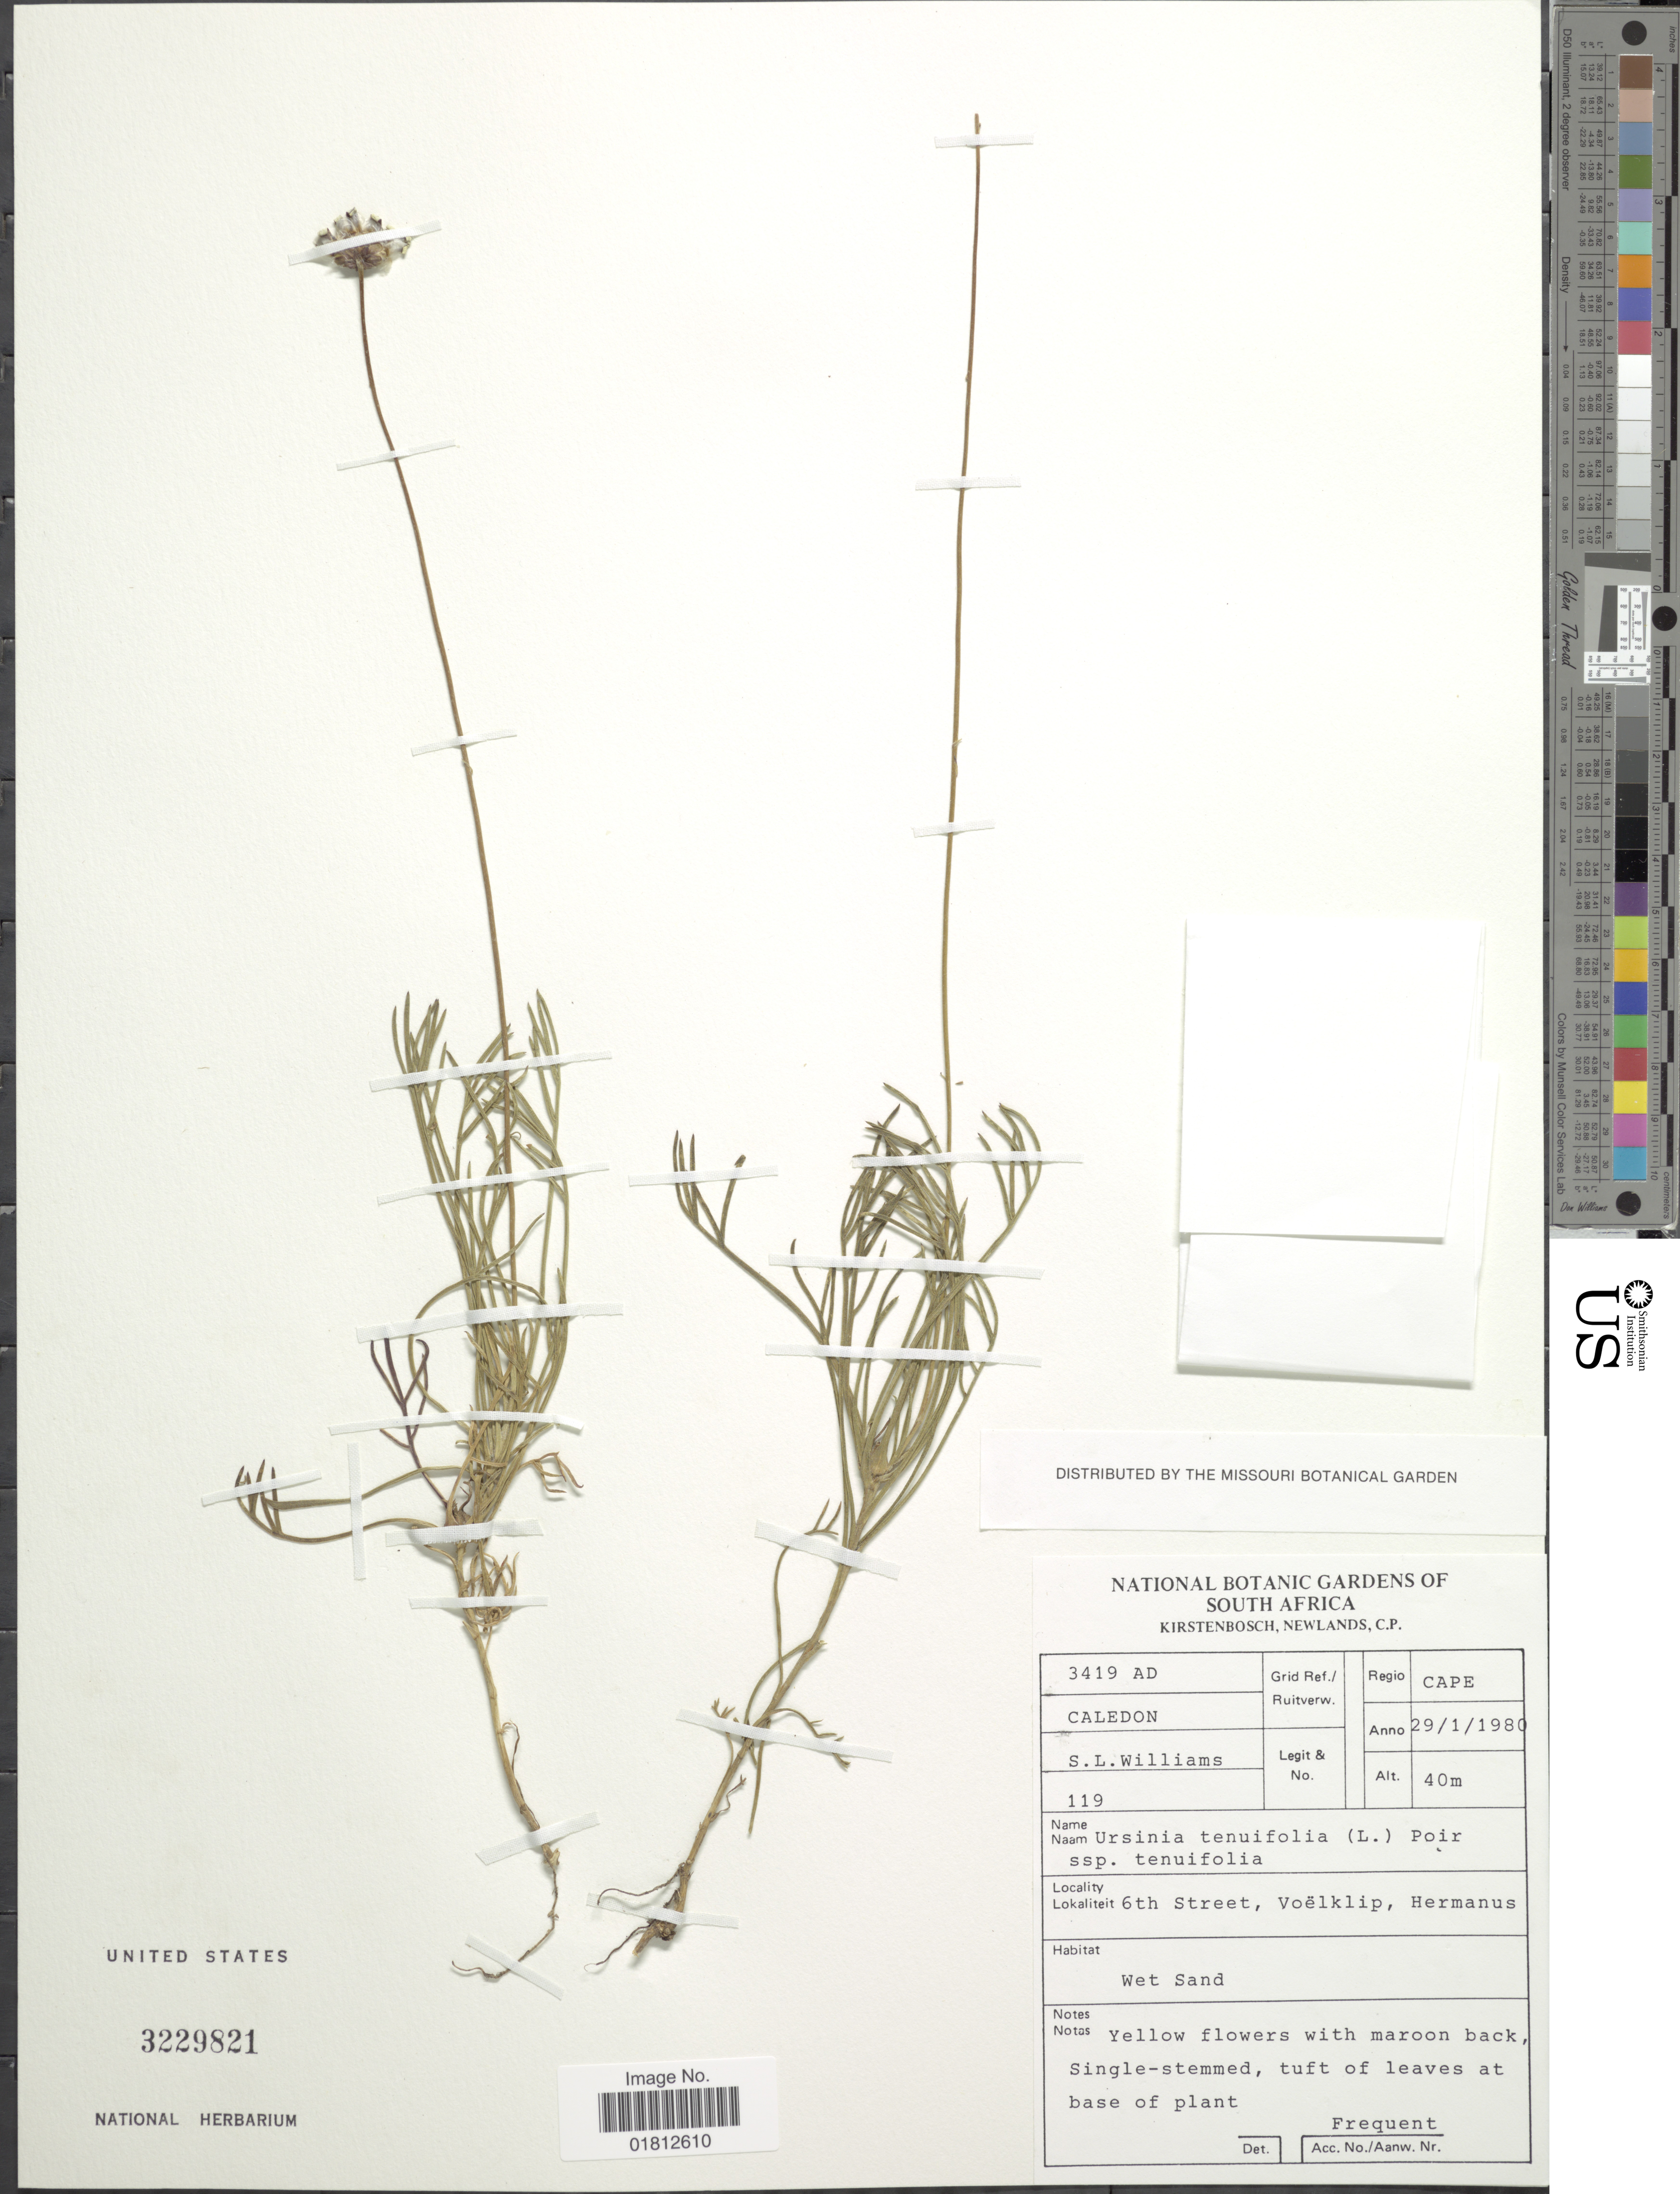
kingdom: Plantae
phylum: Tracheophyta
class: Magnoliopsida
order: Asterales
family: Asteraceae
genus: Ursinia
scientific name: Ursinia tenuifolia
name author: (L.) Poir.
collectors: S. L. Williams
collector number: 119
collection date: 1980-01-29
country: South Africa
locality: Cape, 6th Street, Voelklip, Hermanus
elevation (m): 40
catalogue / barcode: US 3229821